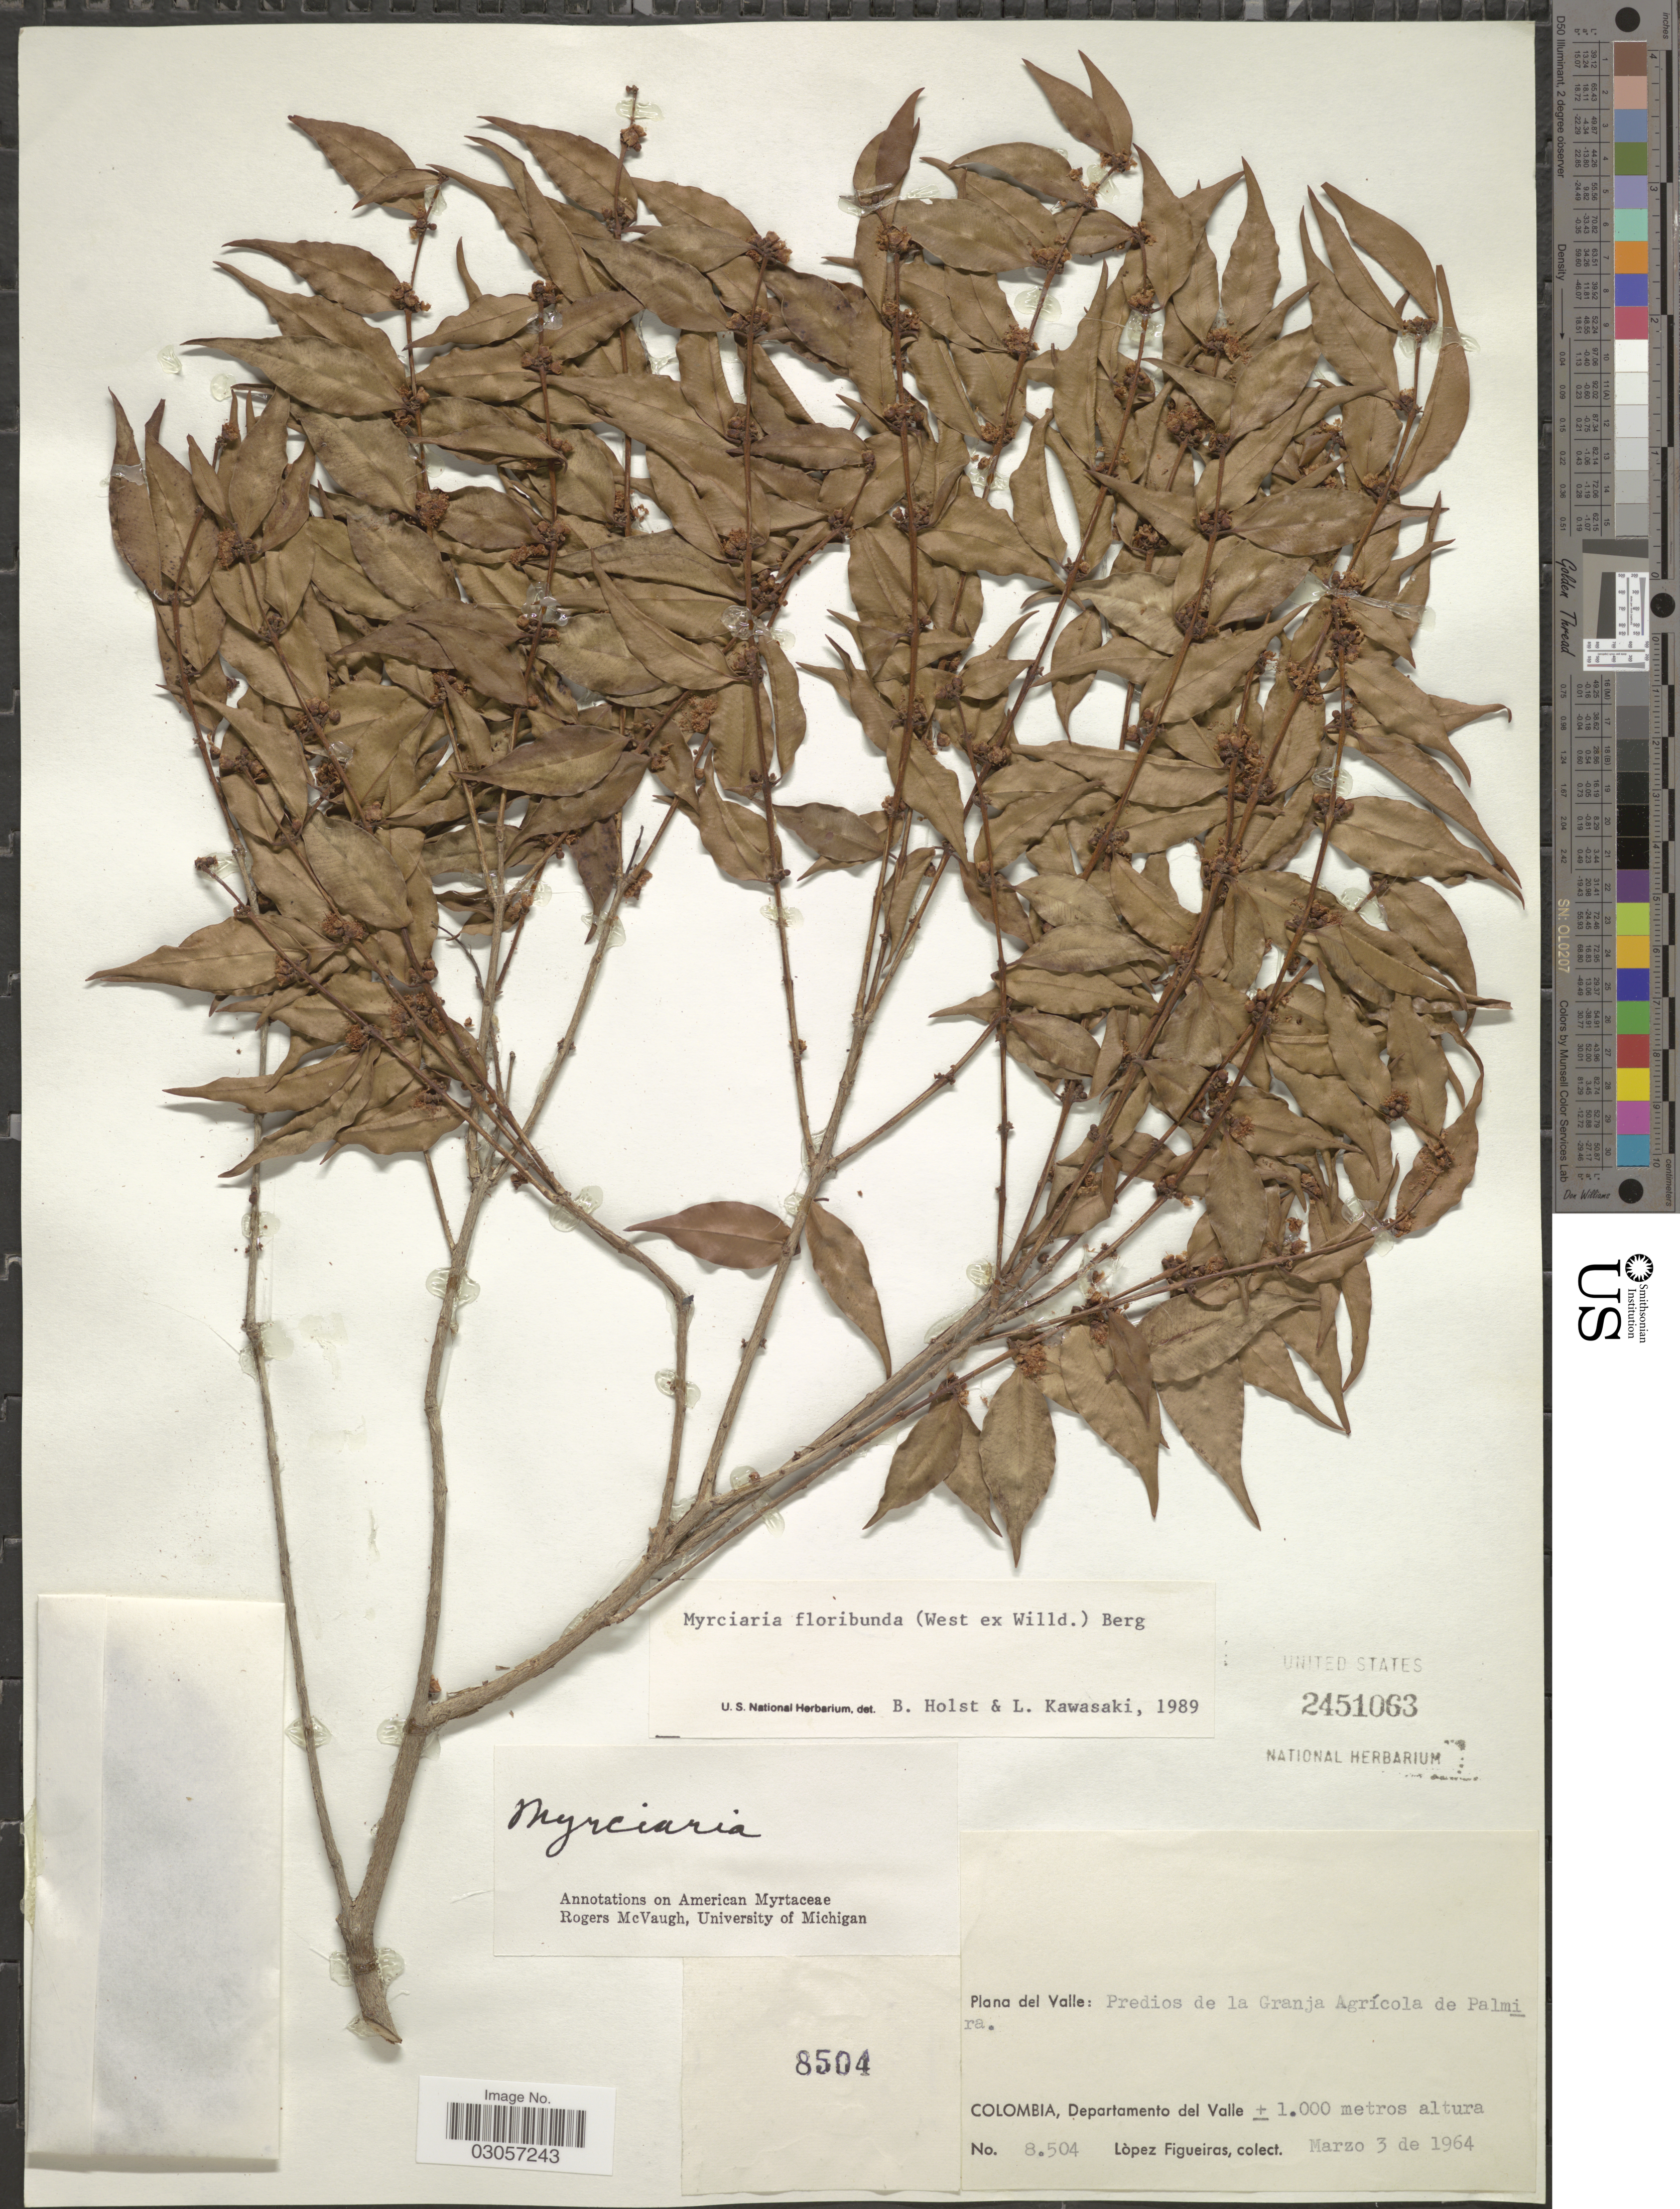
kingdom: Plantae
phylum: Tracheophyta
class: Magnoliopsida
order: Myrtales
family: Myrtaceae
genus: Myrciaria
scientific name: Myrciaria floribunda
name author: (H. West ex Willd.) O. Berg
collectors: M. López Figueiras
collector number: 8504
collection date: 1964-03-03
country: Colombia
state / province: Valle del Cauca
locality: Departamento del Valle, Plana del Valle: Predios de la Granja Agrícola de Palmira.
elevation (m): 1000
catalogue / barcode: US 2451063